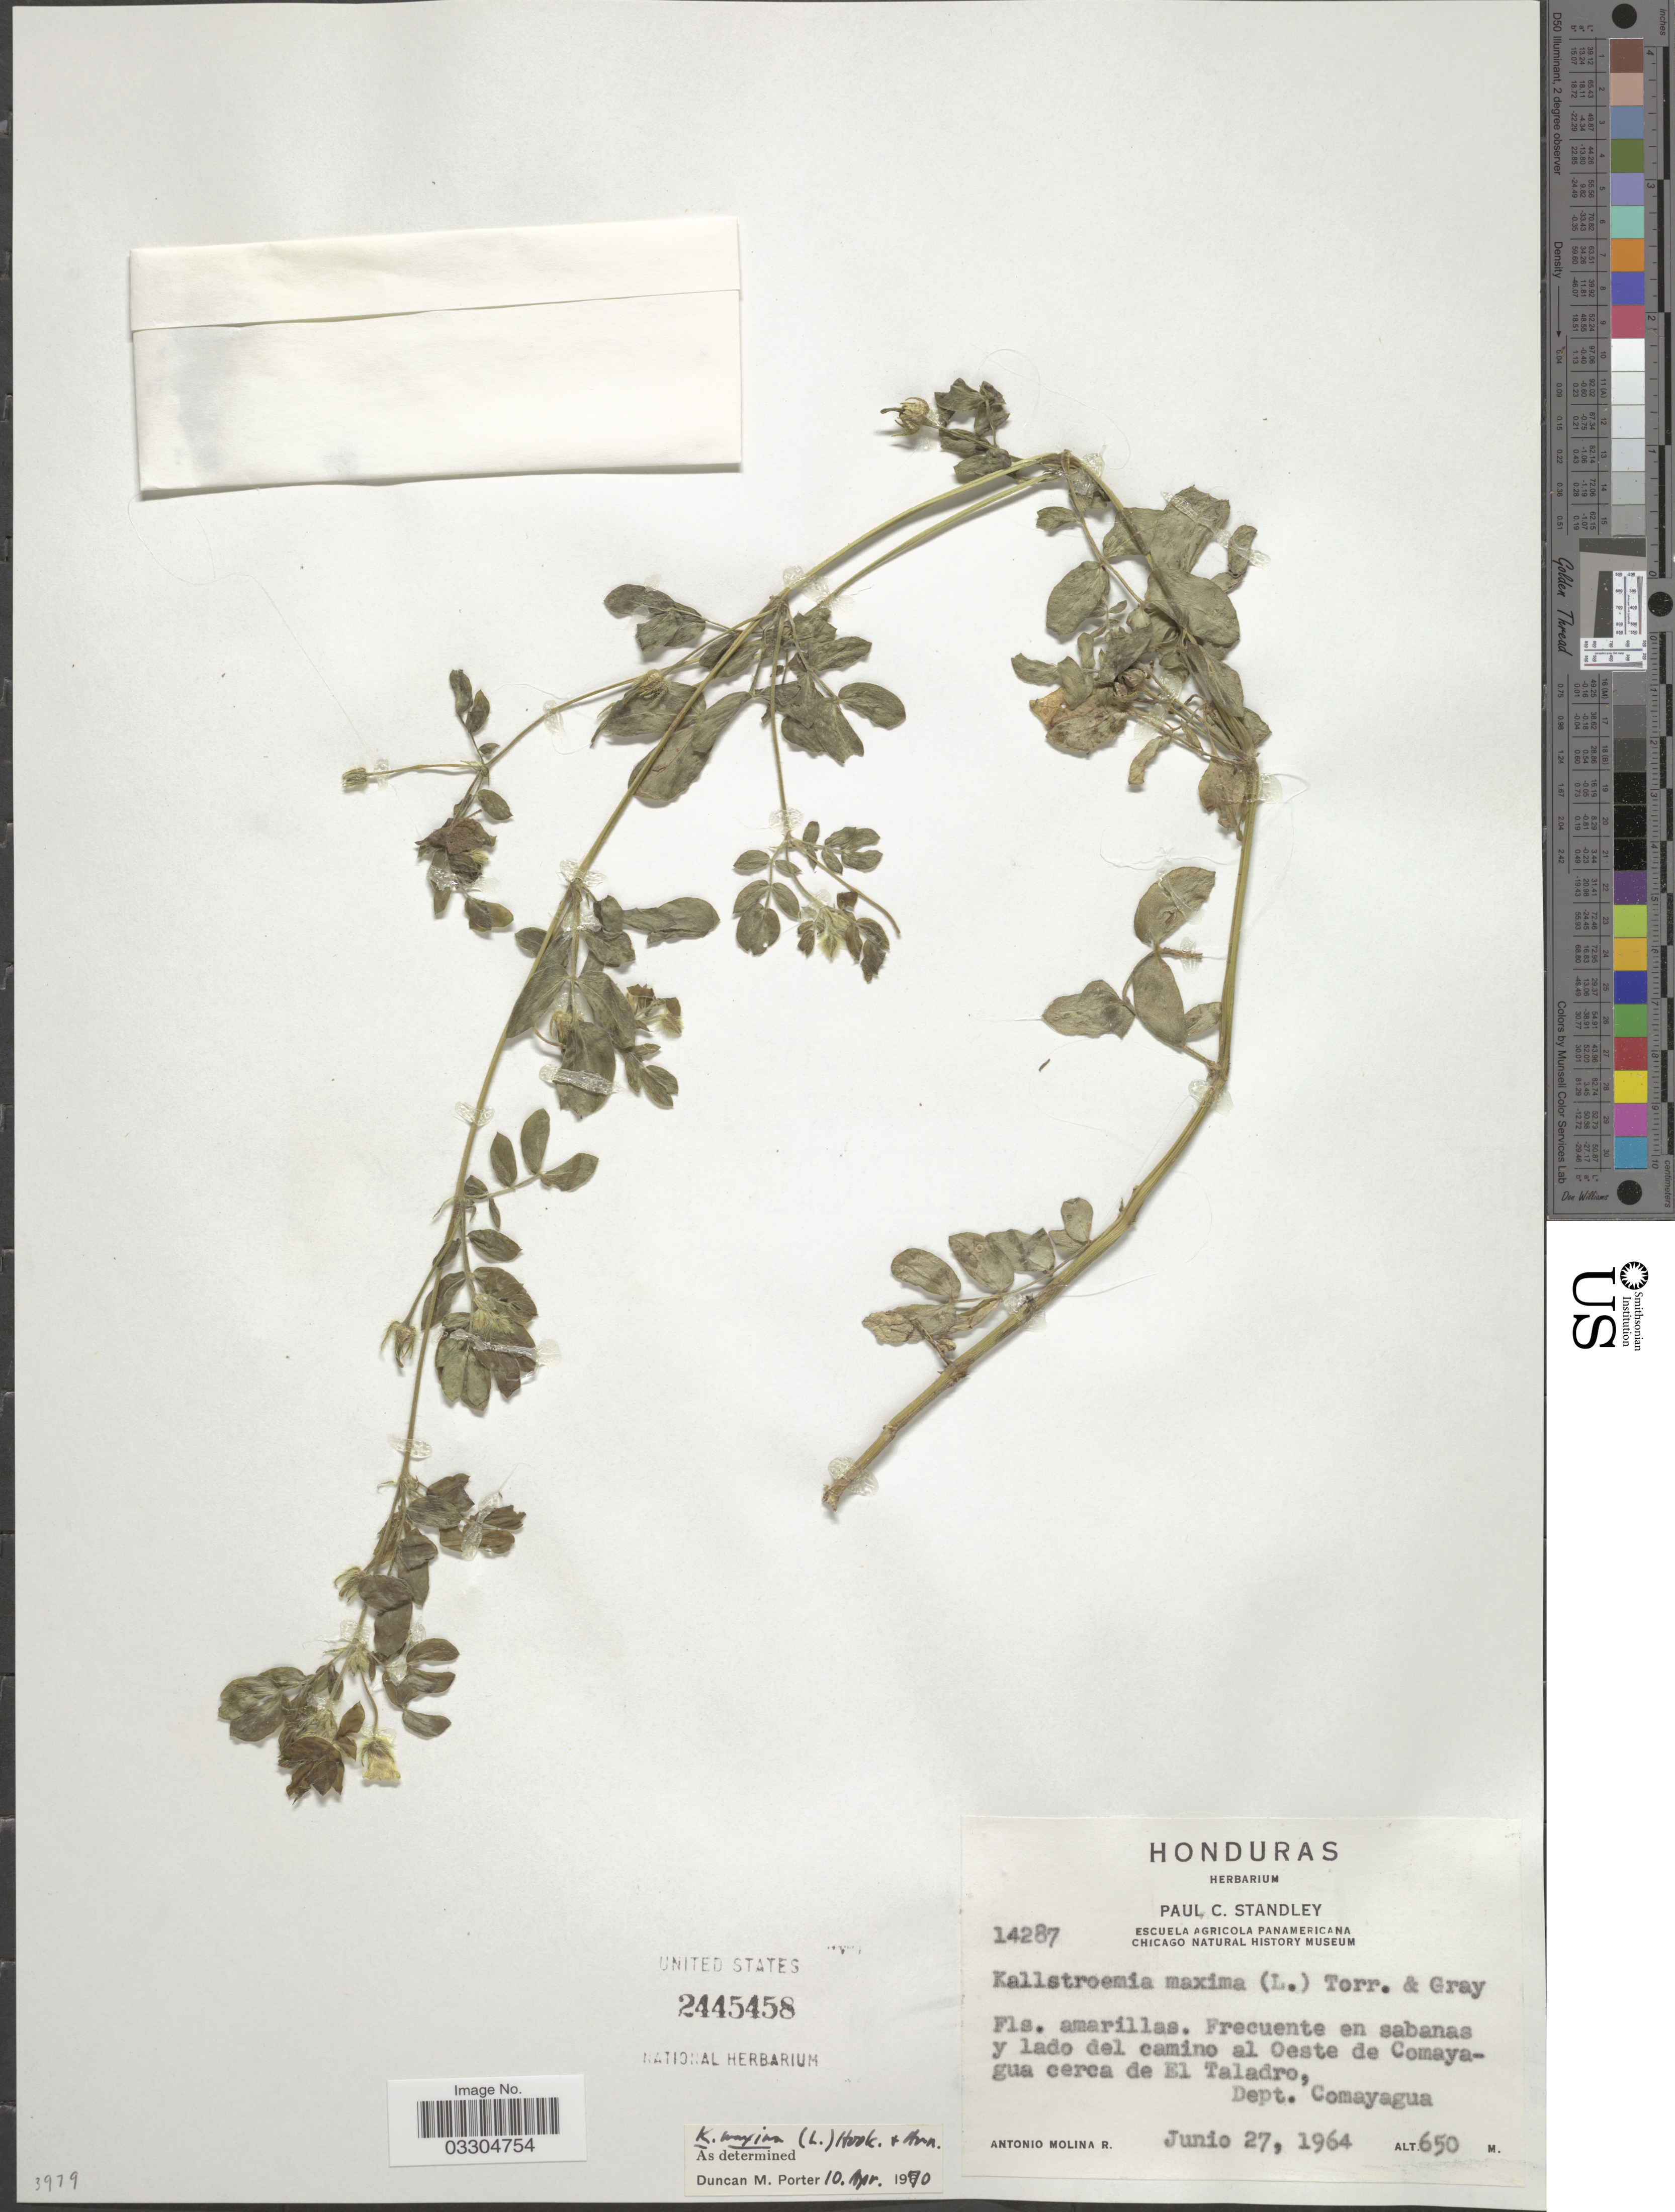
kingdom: Plantae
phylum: Tracheophyta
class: Magnoliopsida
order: Zygophyllales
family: Zygophyllaceae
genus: Kallstroemia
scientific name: Kallstroemia maxima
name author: (L.) Hook. & Arn.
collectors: A. Molina R.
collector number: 14287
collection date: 1964-06-27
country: Honduras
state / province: Comayagua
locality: En sabanas y lado del camino al Oeste de Comayagua cerca de El Taladro, Dept. Comayagua.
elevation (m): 650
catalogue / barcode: US 2445458